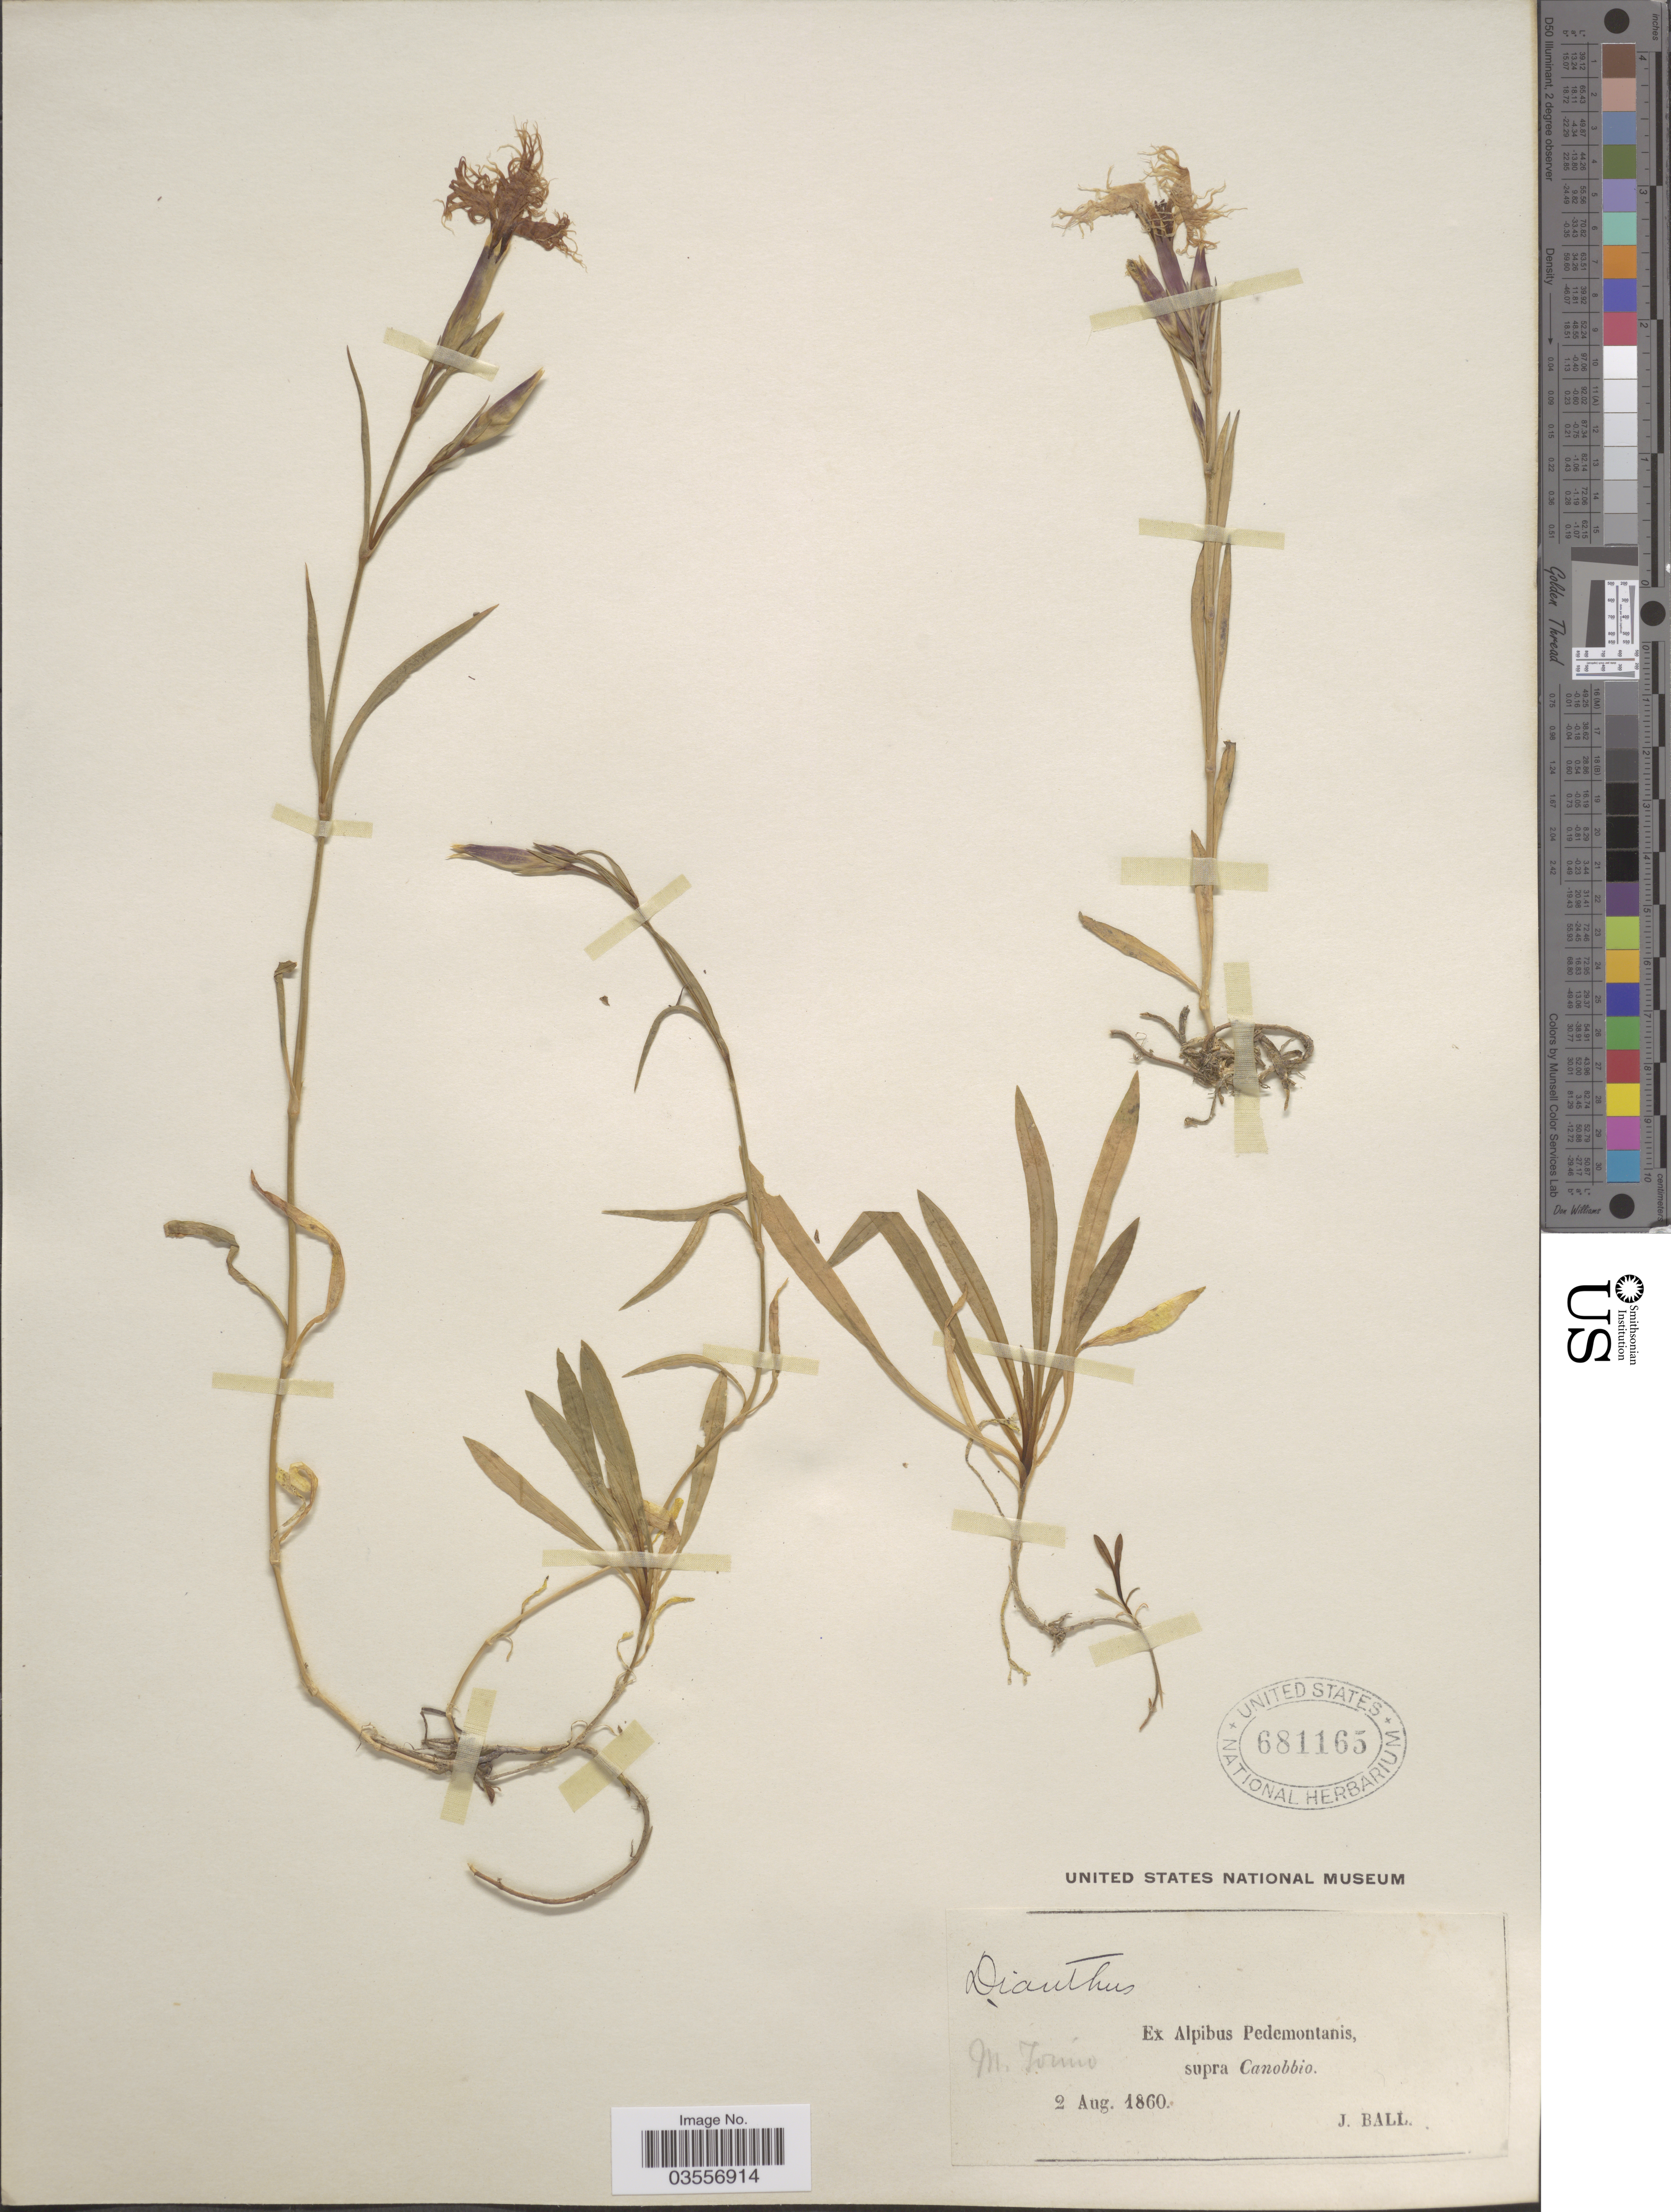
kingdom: Plantae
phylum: Tracheophyta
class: Magnoliopsida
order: Caryophyllales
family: Caryophyllaceae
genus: Dianthus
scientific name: Dianthus sp.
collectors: J. Ball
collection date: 1860-08-02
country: Italy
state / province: Piedmont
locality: Ex Alpibus Pedemontanis, supra Canobbio. M Tornio.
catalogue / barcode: US 681165